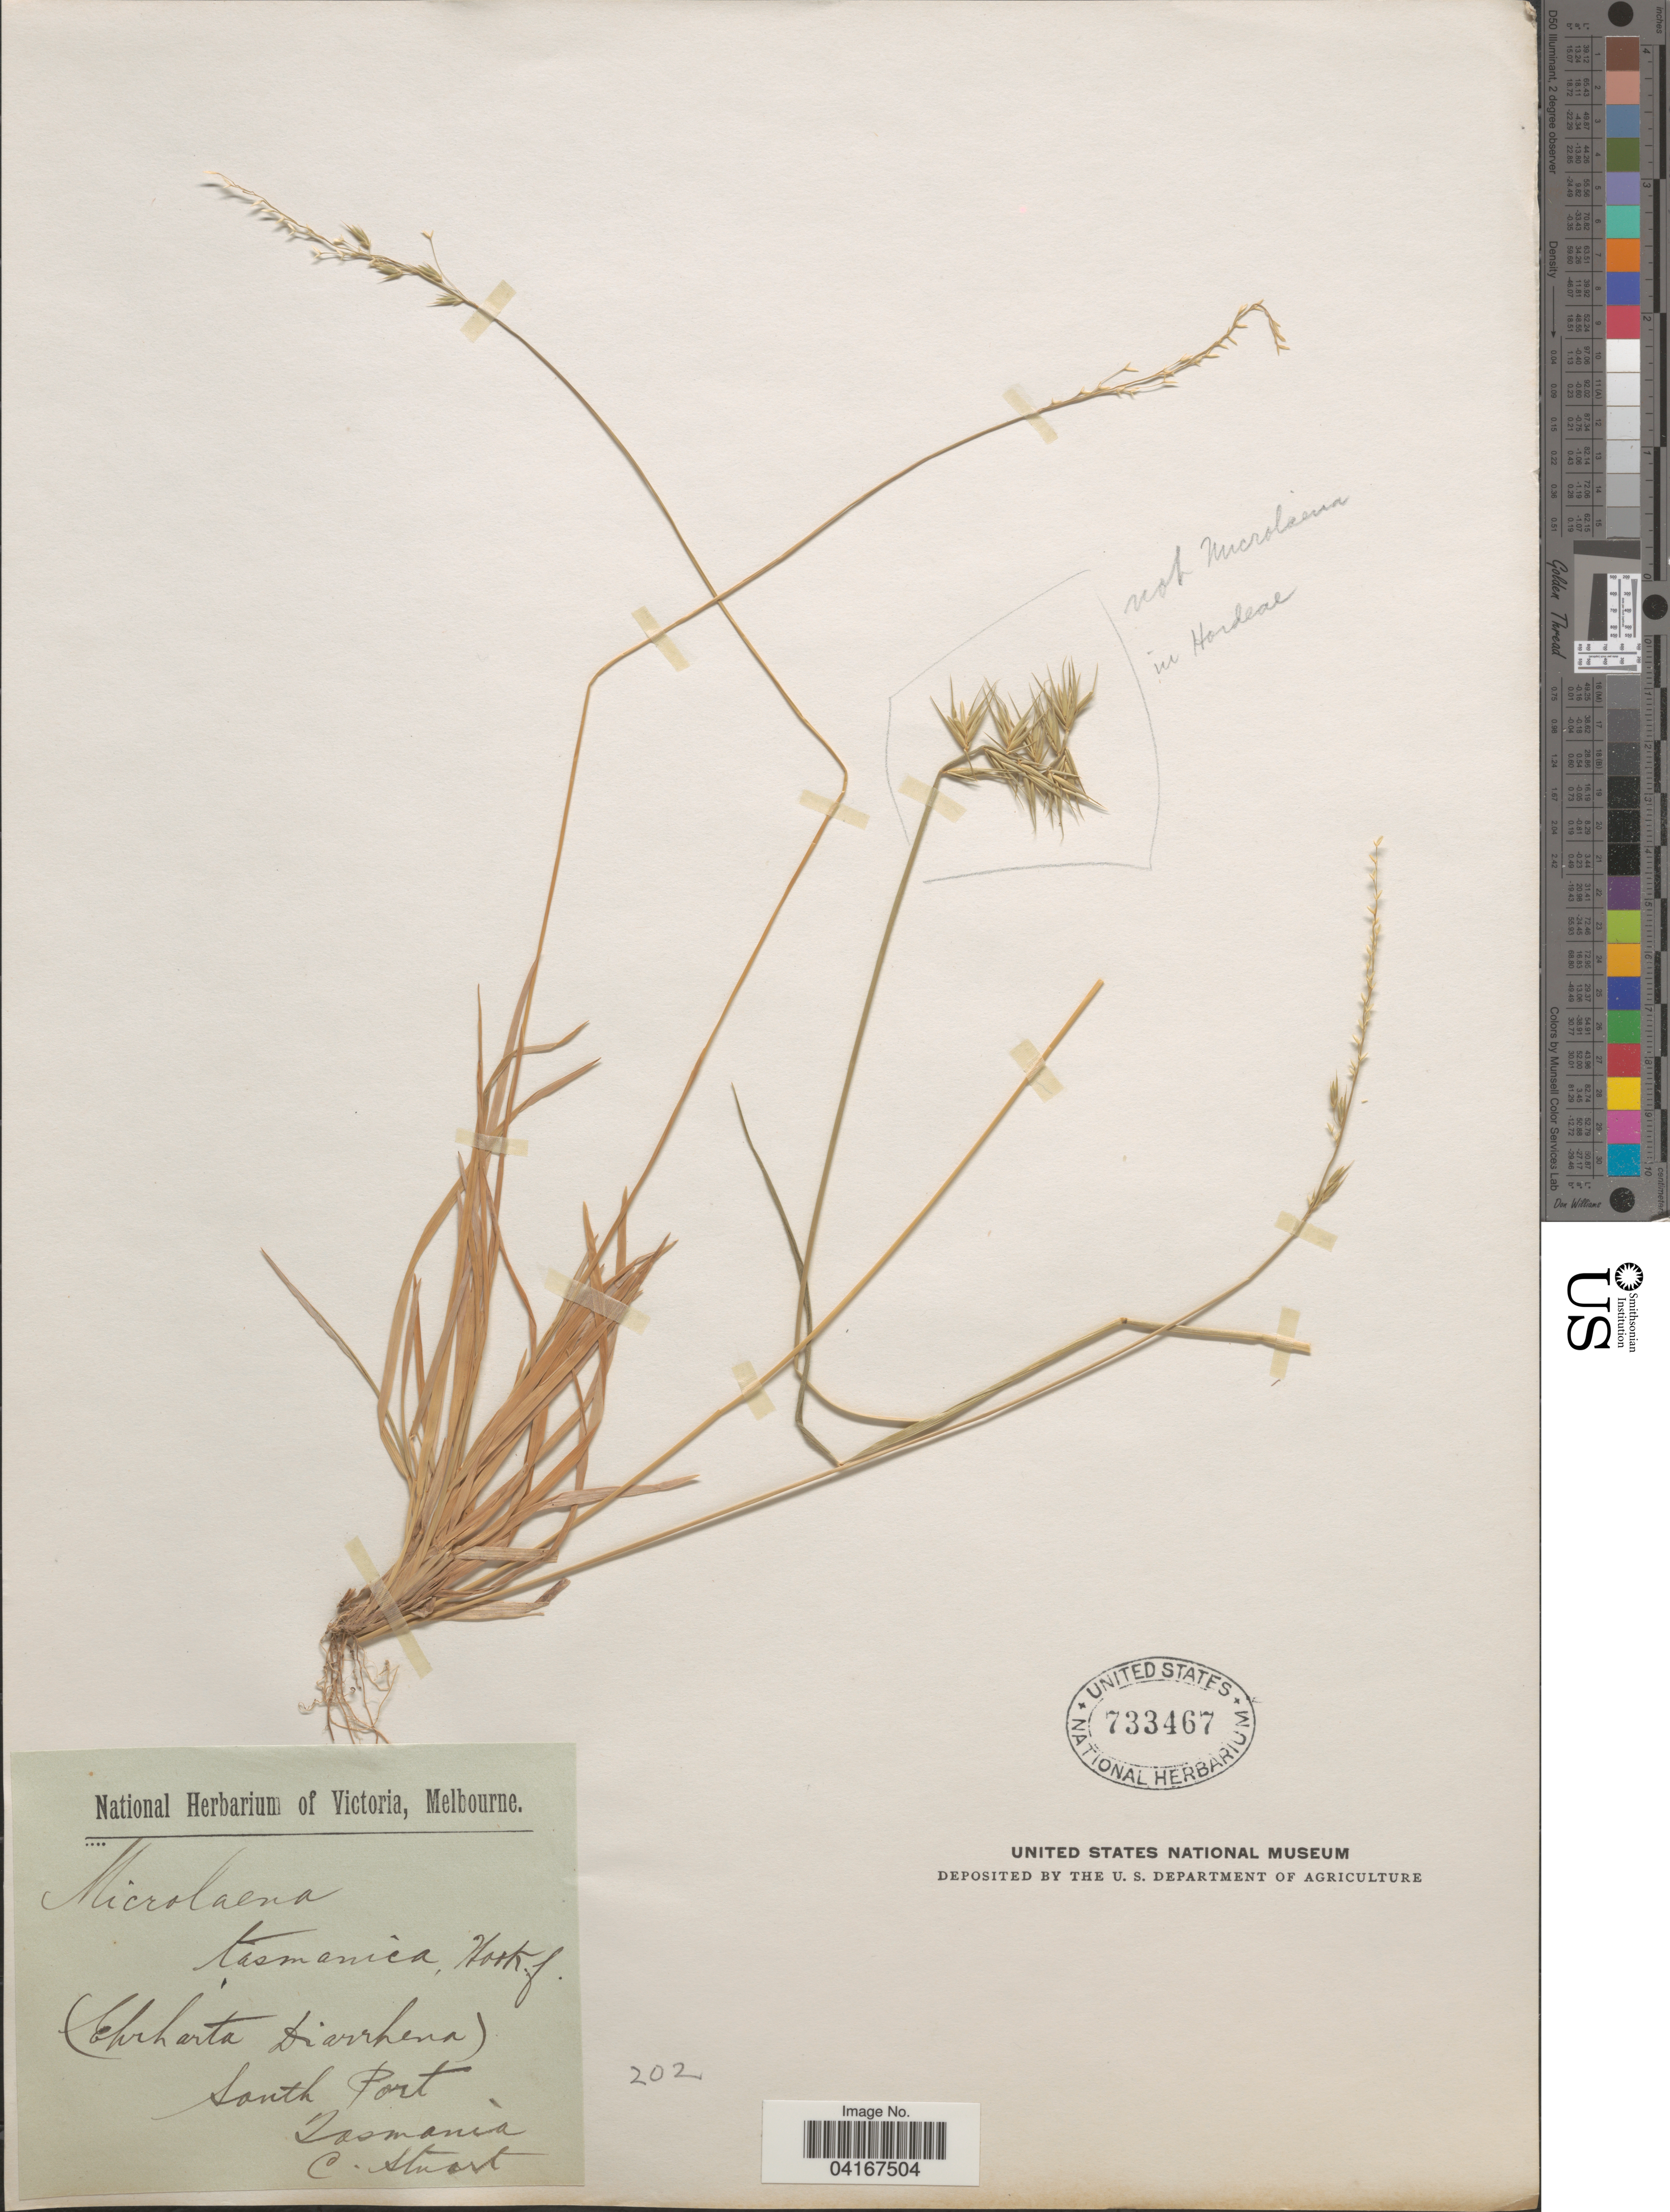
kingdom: Plantae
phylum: Tracheophyta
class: Liliopsida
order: Poales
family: Poaceae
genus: Microlaena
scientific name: Microlaena tasmanica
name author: (Hook. f.) Hook. f. ex Benth.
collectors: C. Stuart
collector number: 202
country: Australia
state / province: Tasmania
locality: South Port.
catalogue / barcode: US 733467